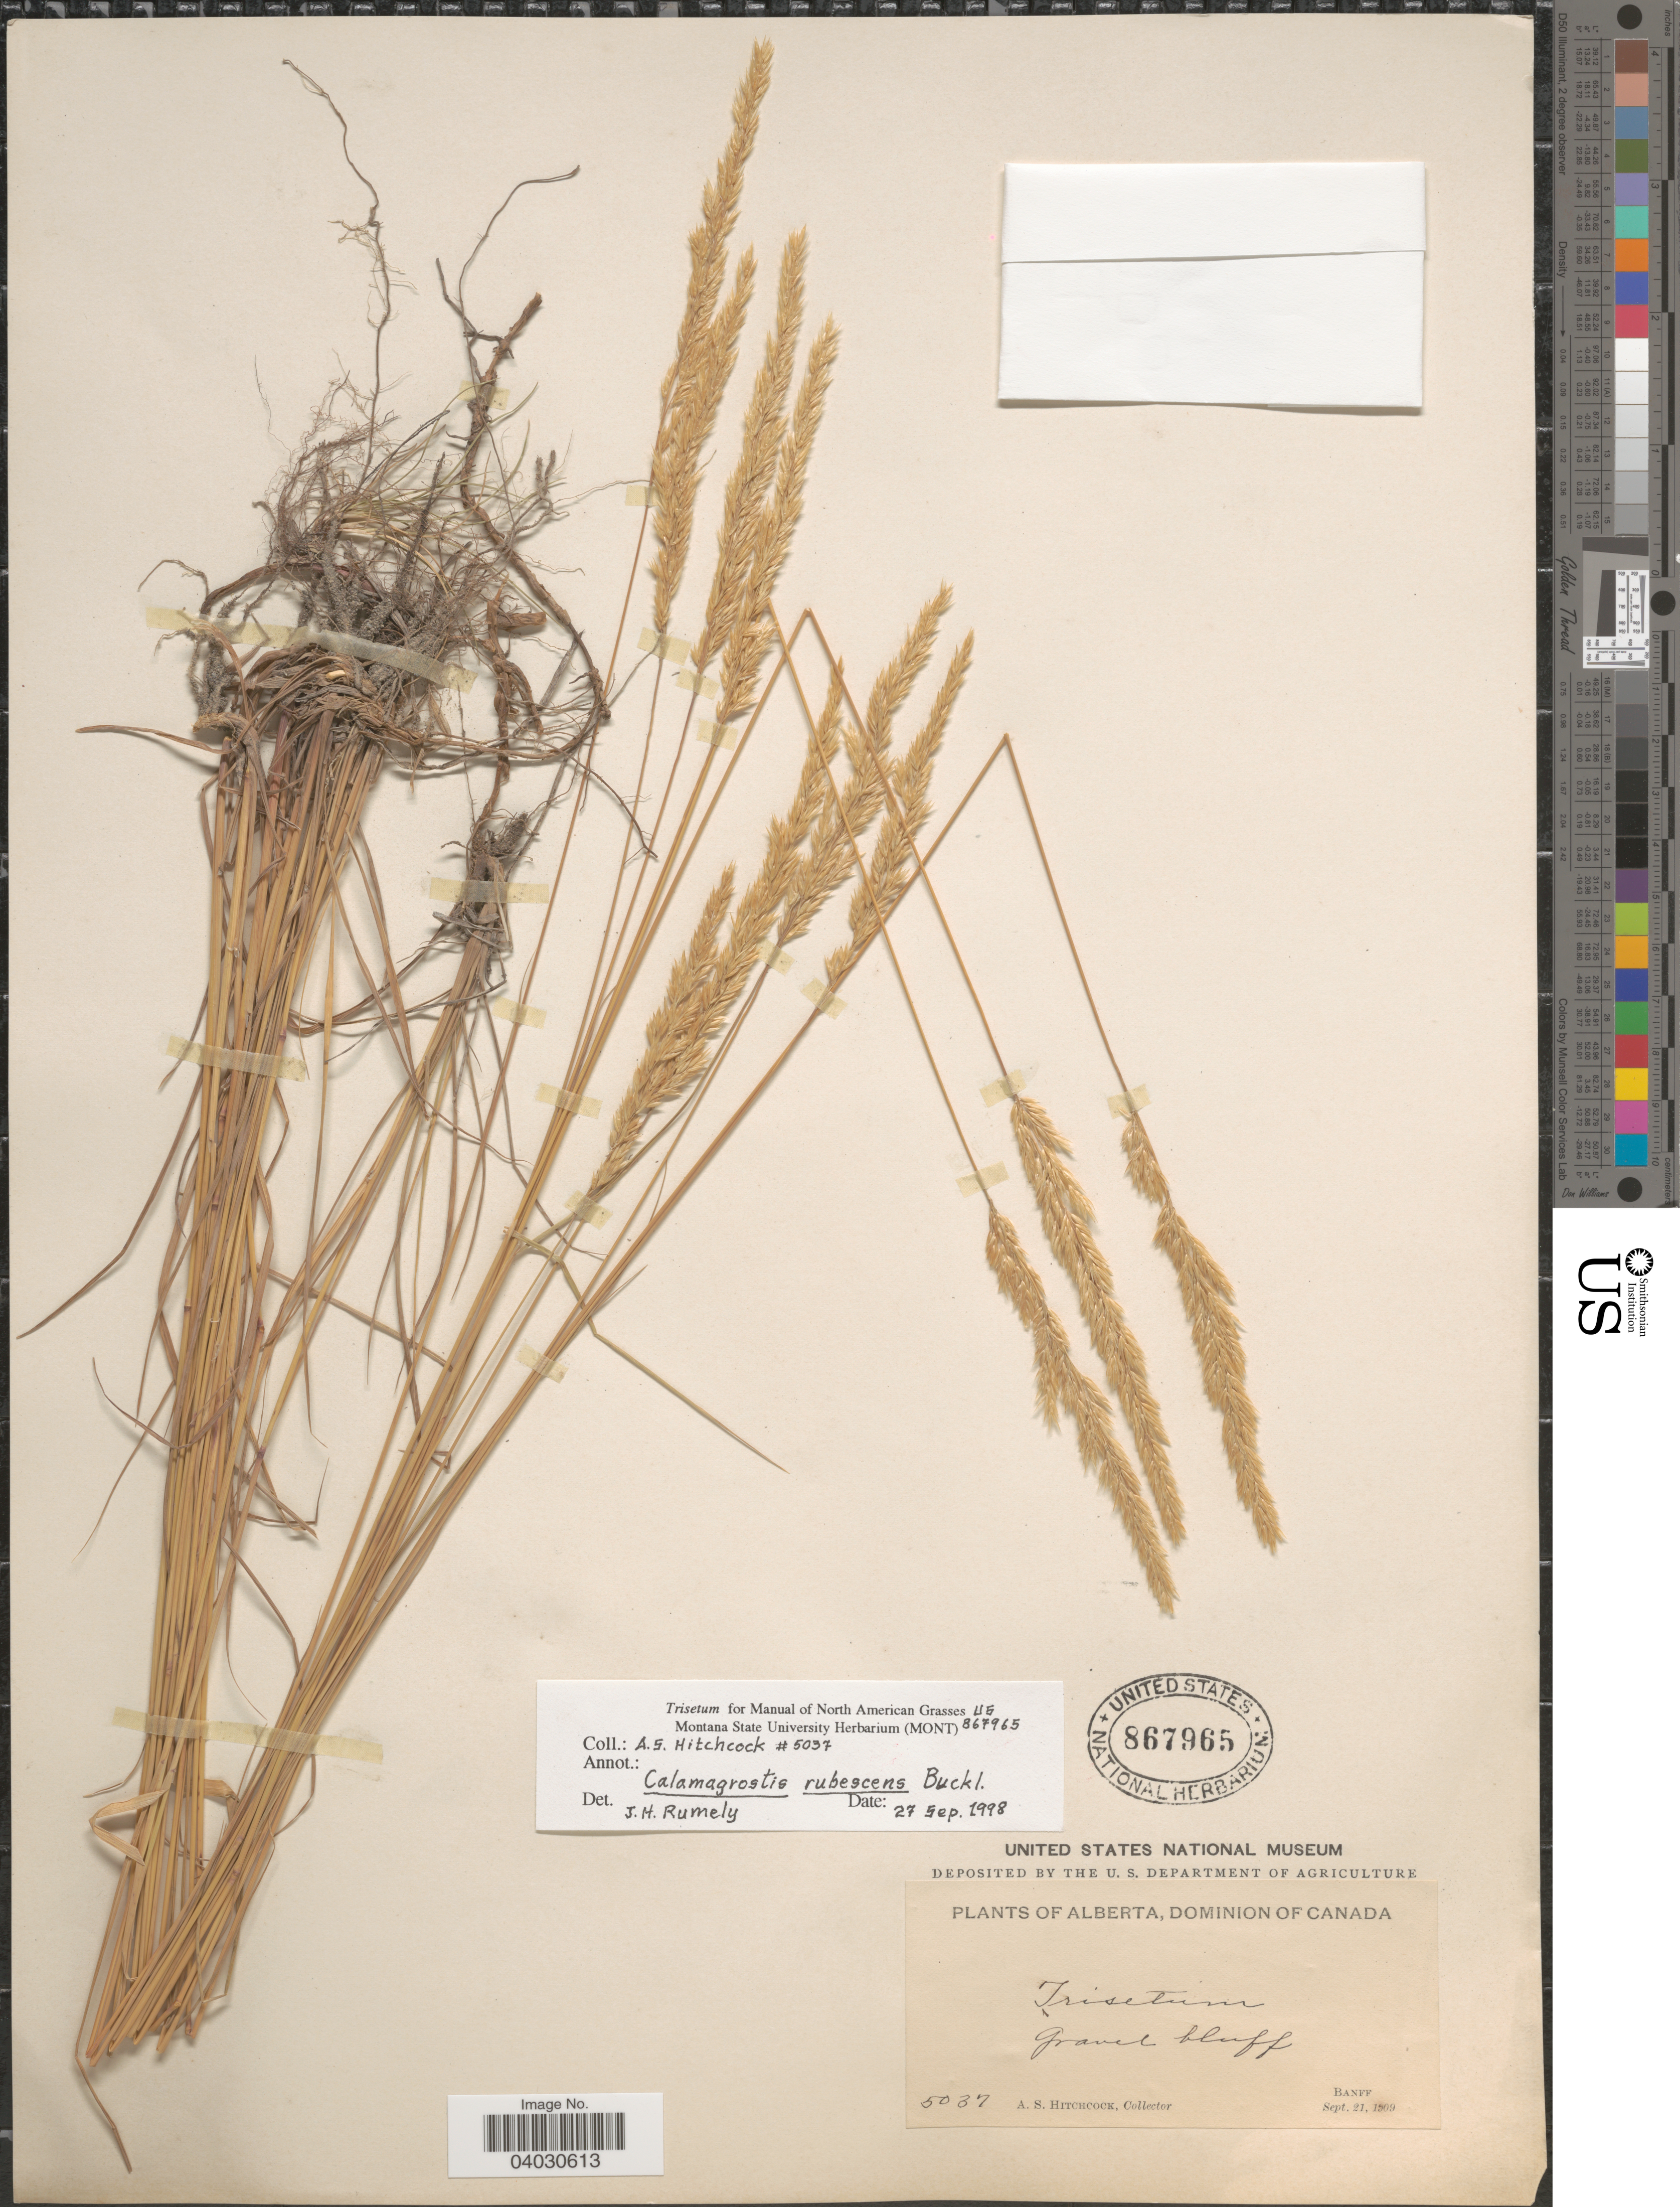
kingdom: Plantae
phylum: Tracheophyta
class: Liliopsida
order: Poales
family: Poaceae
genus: Calamagrostis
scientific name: Calamagrostis rubescens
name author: Buckley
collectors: A. S. Hitchcock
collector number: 5037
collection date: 1909-09-21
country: Canada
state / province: Alberta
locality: Dominion of Canada. Banff.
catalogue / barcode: US 867965